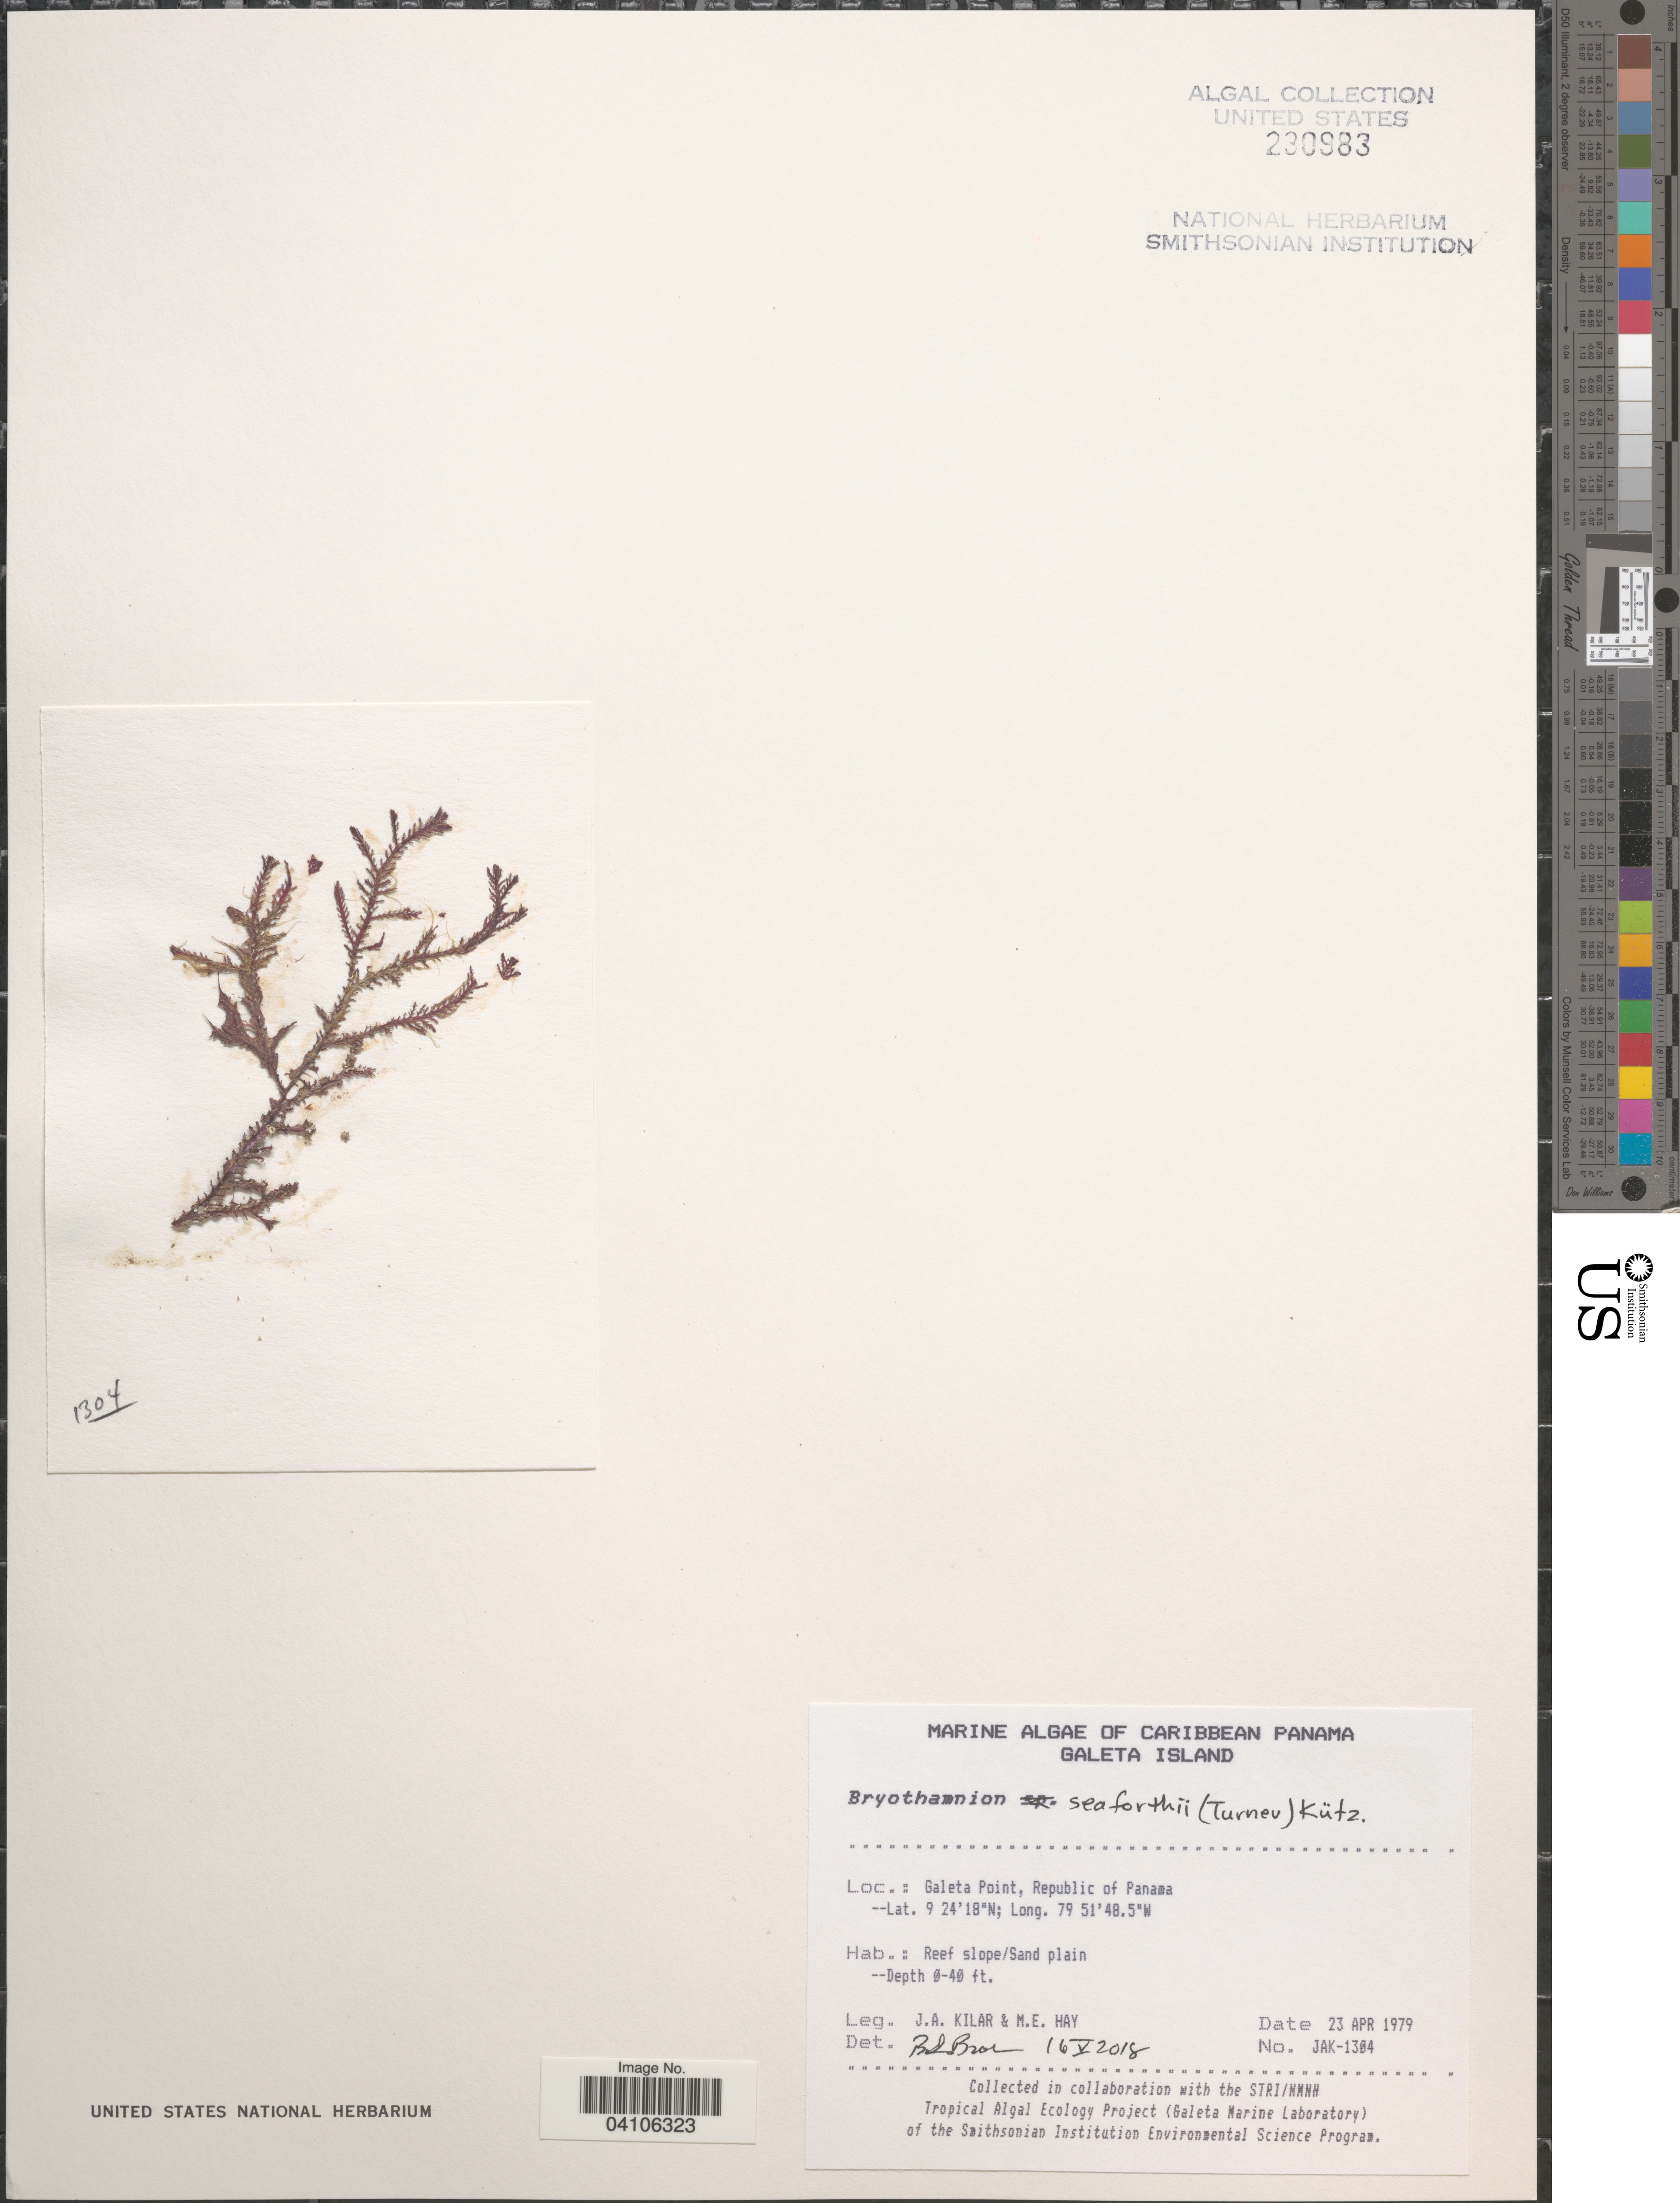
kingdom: Plantae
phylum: Rhodophyta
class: Florideophyceae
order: Ceramiales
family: Rhodomelaceae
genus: Bryothamnion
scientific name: Bryothamnion seaforthii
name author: (Turner) Kütz.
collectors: J. A. Kilar & M. E. Hay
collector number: JAK-1304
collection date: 1979-04-23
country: Panama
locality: Caribbean Panama. Galeta Island. Galeta Point, Republic of Panama.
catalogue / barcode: US 230983